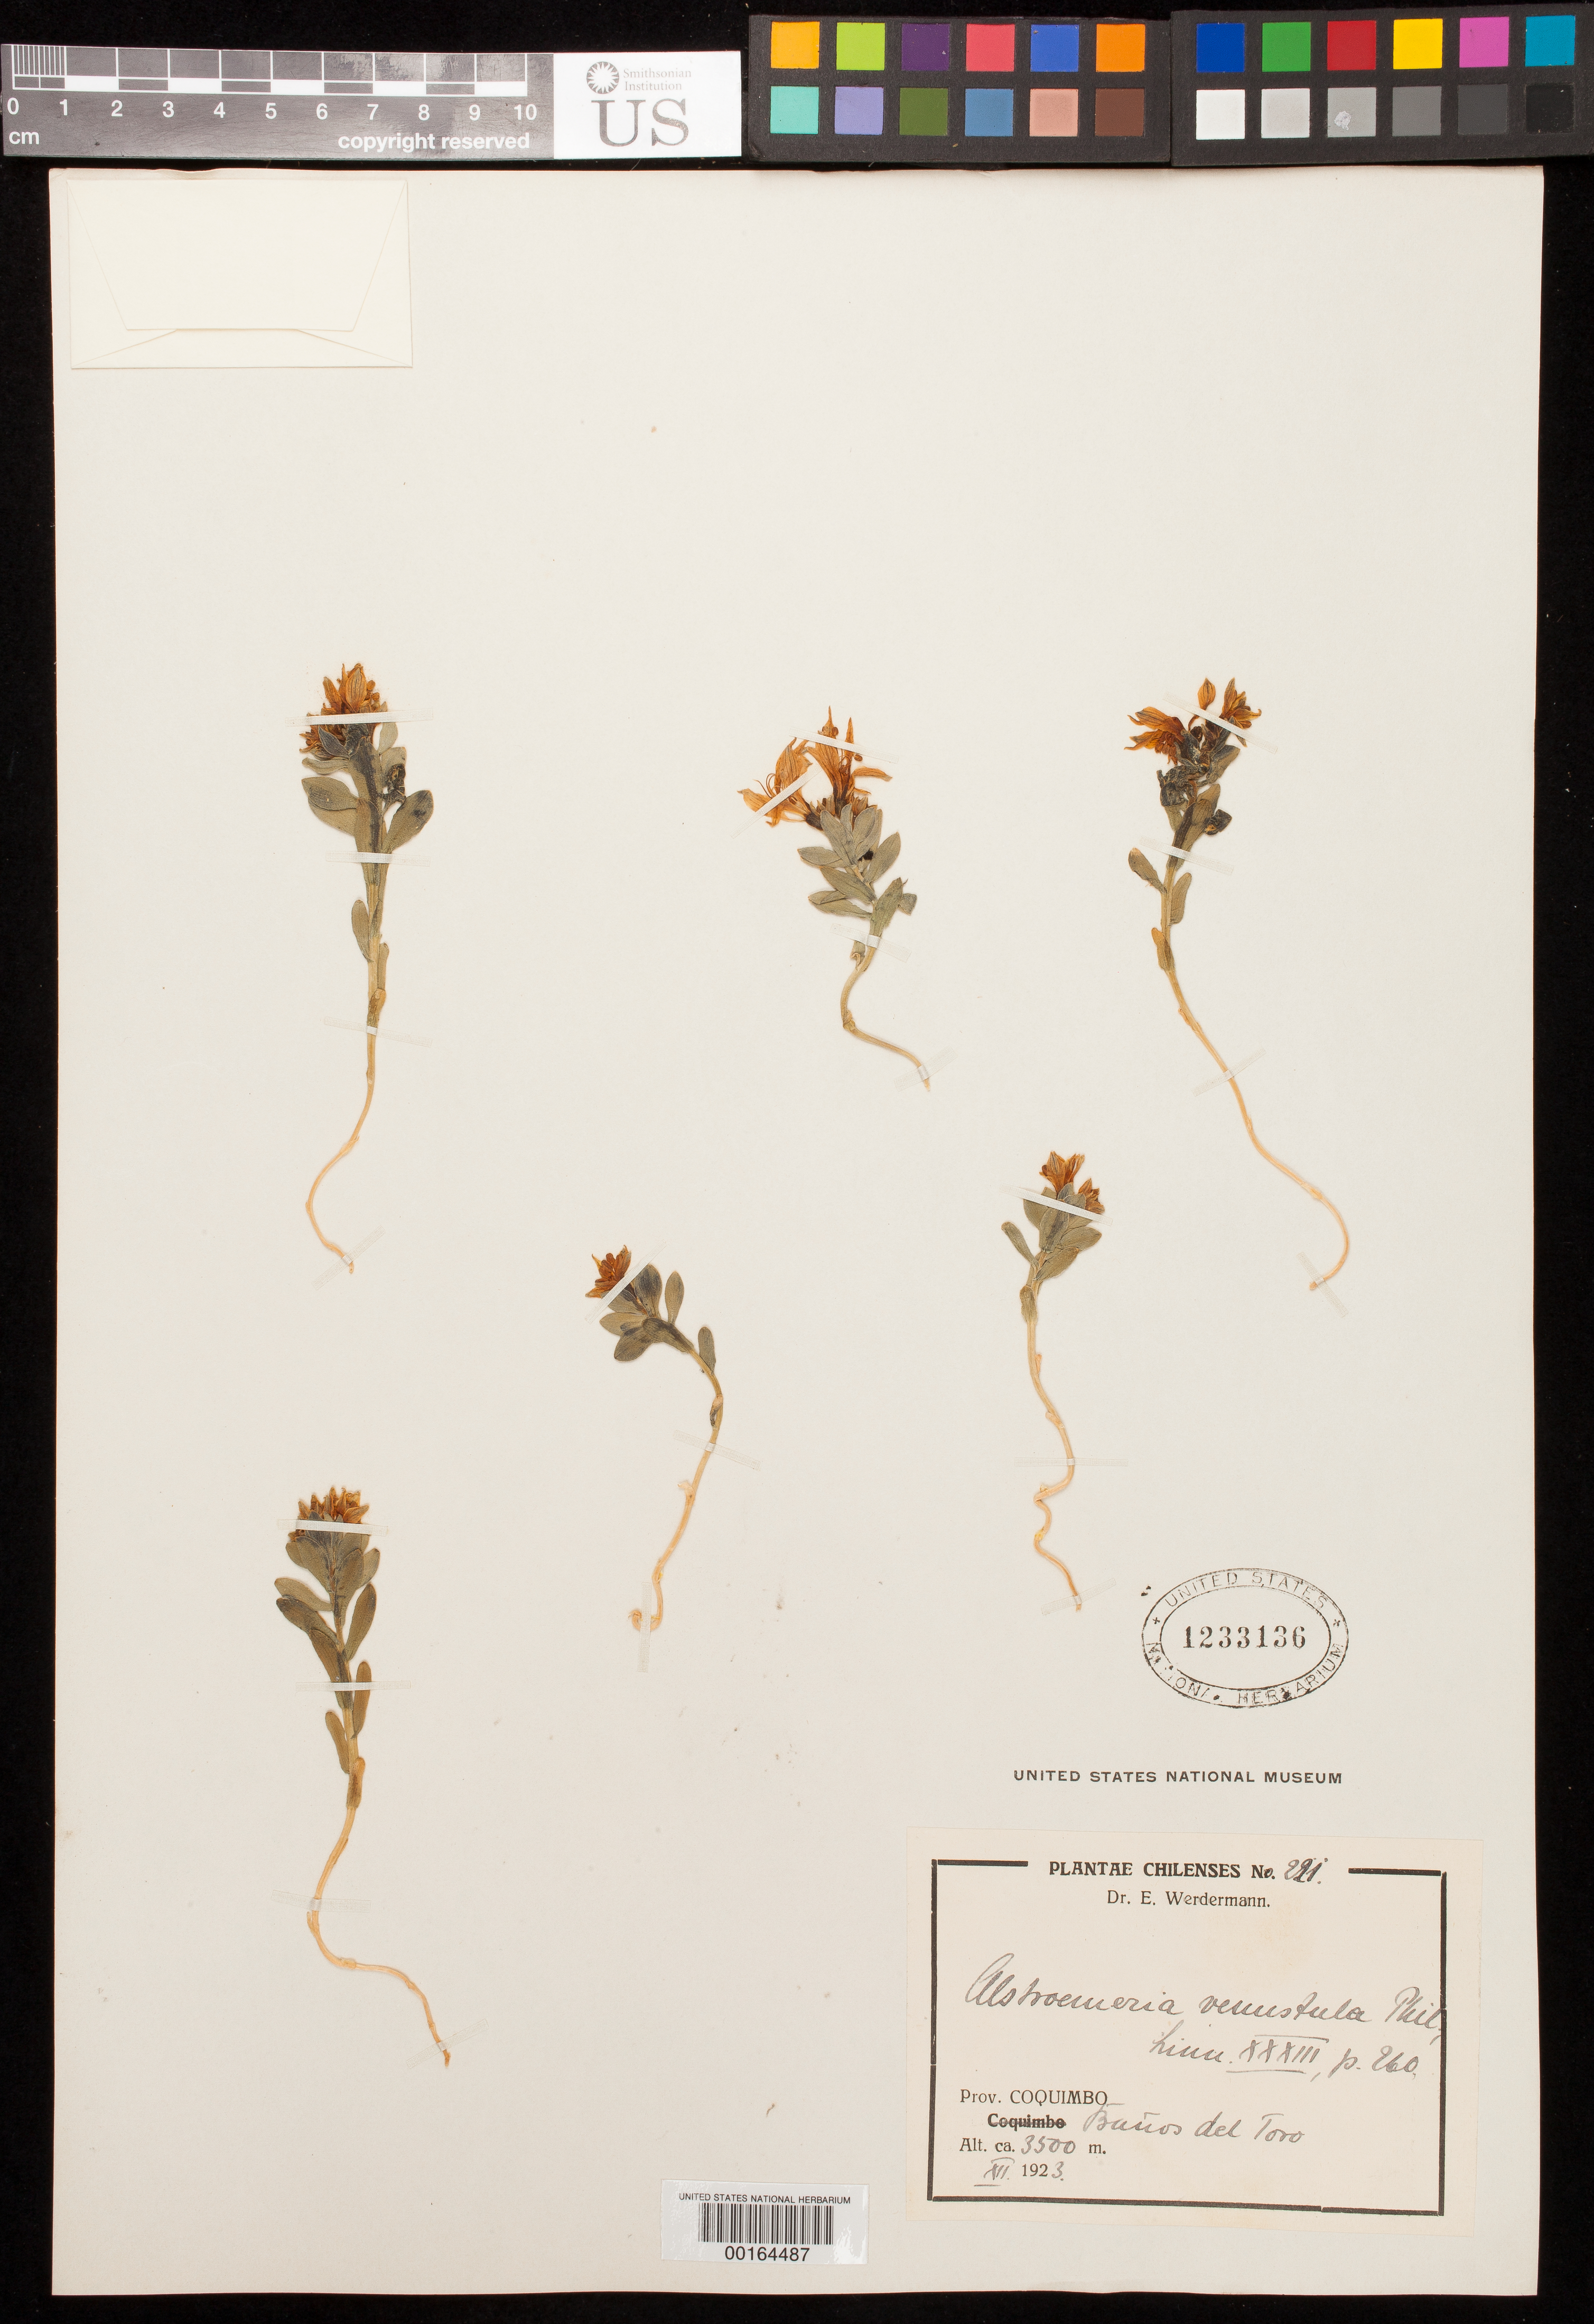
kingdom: Plantae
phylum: Tracheophyta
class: Liliopsida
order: Liliales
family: Alstroemeriaceae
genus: Alstroemeria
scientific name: Alstroemeria venustula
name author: Phil.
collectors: E. Werdermann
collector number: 221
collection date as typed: Dec 1923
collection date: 1923-12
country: Chile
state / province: Coquimbo (IV)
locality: Banos del toro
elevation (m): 3500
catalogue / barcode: US 1233136